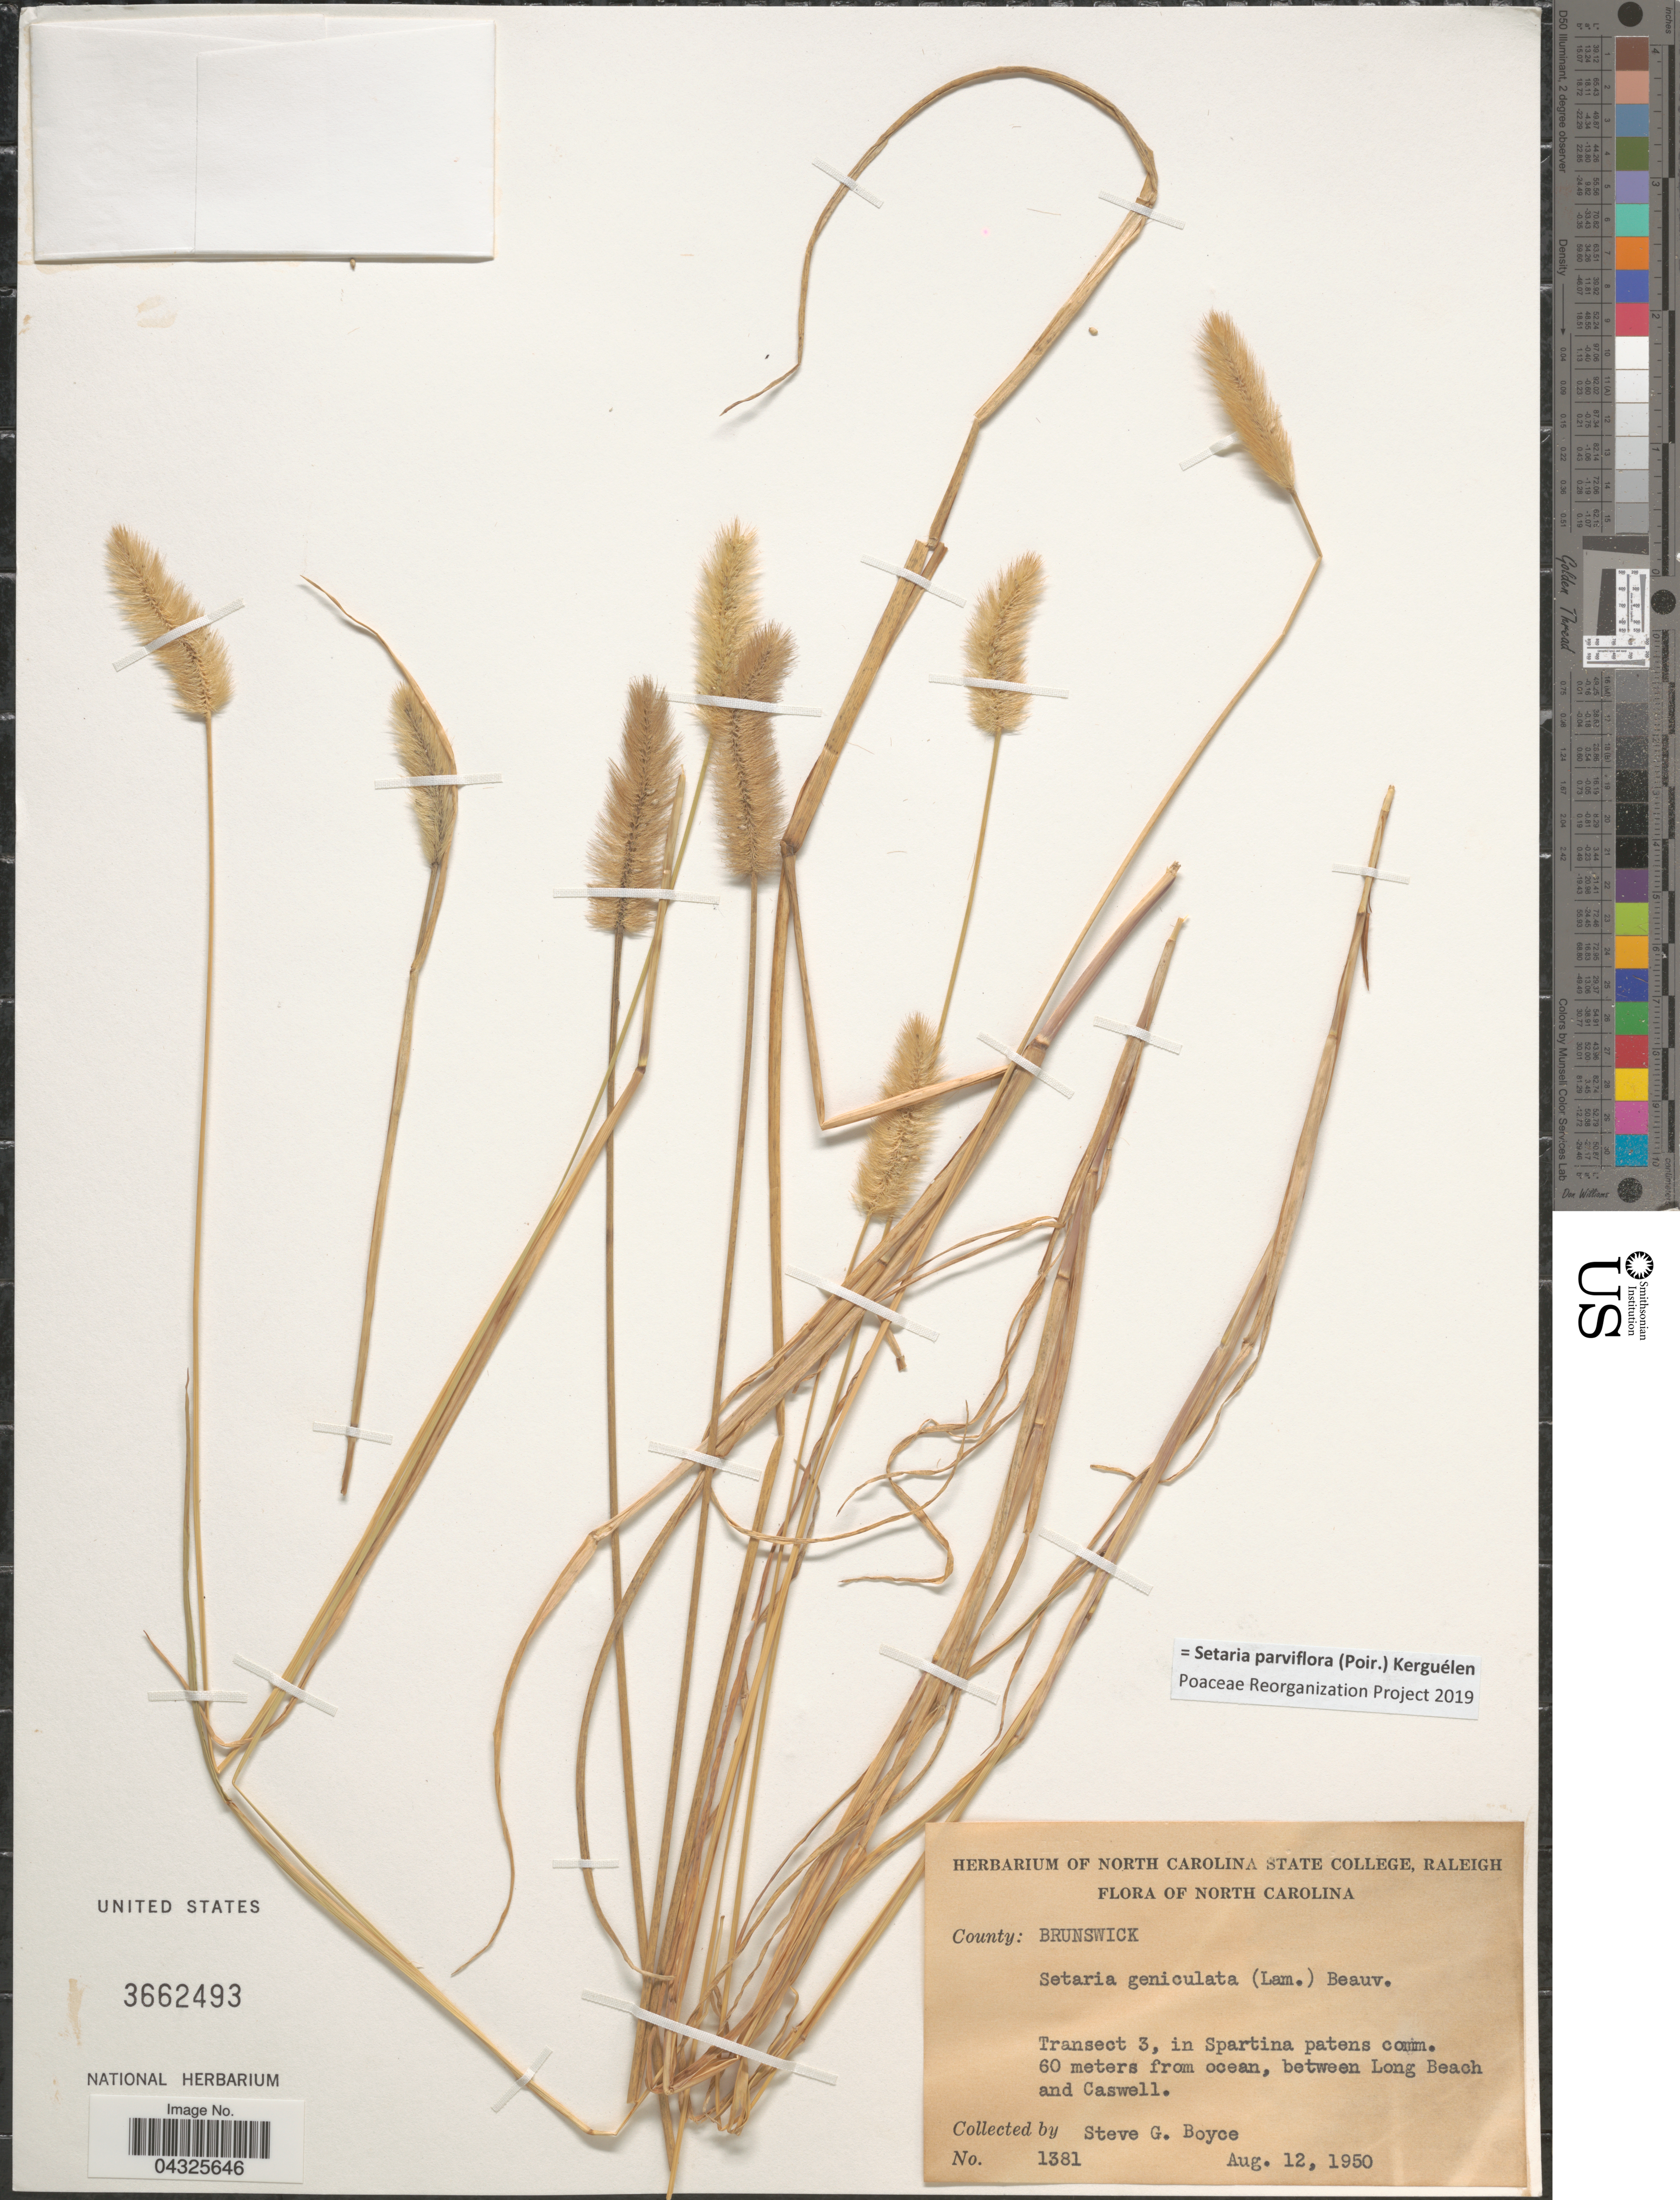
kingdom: Plantae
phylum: Tracheophyta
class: Liliopsida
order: Poales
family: Poaceae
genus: Setaria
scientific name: Setaria parviflora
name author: (Poir.) Kerguélen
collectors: S. Boyce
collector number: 1381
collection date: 1950-08-12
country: United States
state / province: North Carolina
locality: County: Brunswick. Between Long Beach and Caswell.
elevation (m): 60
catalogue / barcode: US 3662493